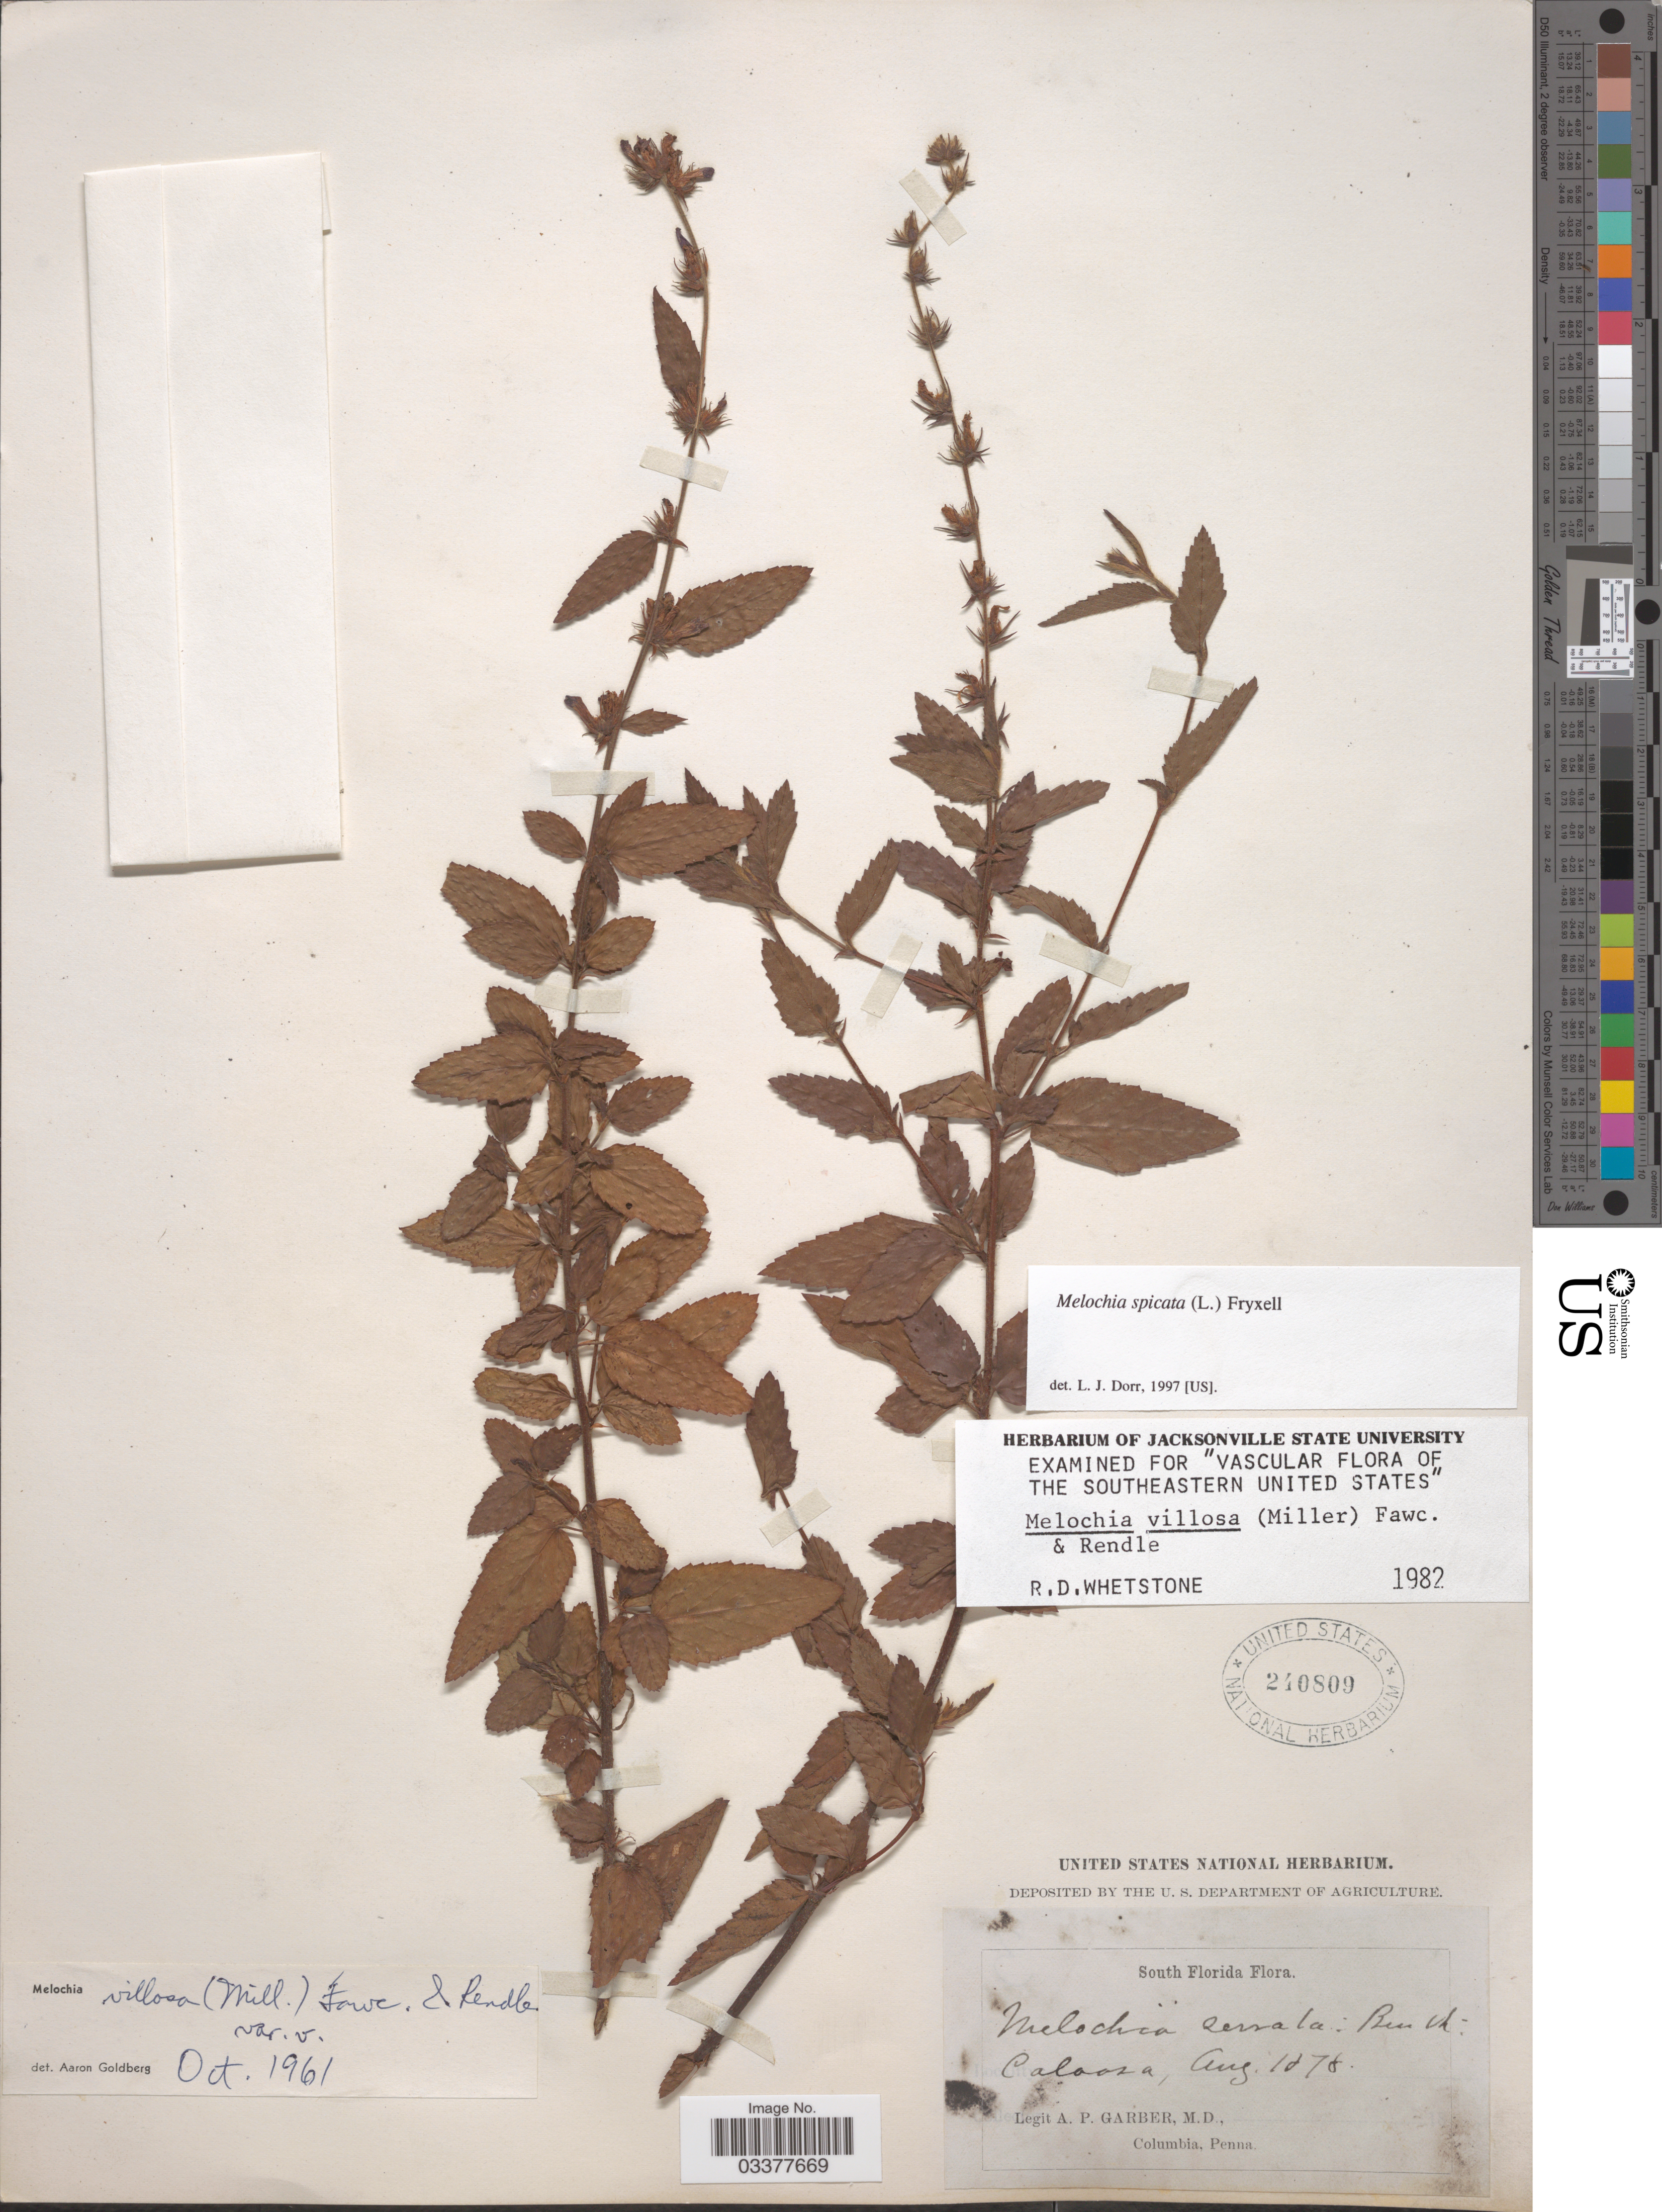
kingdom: Plantae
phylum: Tracheophyta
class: Magnoliopsida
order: Malvales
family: Malvaceae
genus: Melochia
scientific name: Melochia spicata var. spicata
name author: (L.) Fryxell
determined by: Dorr, L. J., (BOT), Smithsonian Institution - National Museum of Natural History (UNITED STATES)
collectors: A. P. Garber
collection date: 1878-08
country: United States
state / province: Florida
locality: South Florida. Caloosa.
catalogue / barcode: US 240809